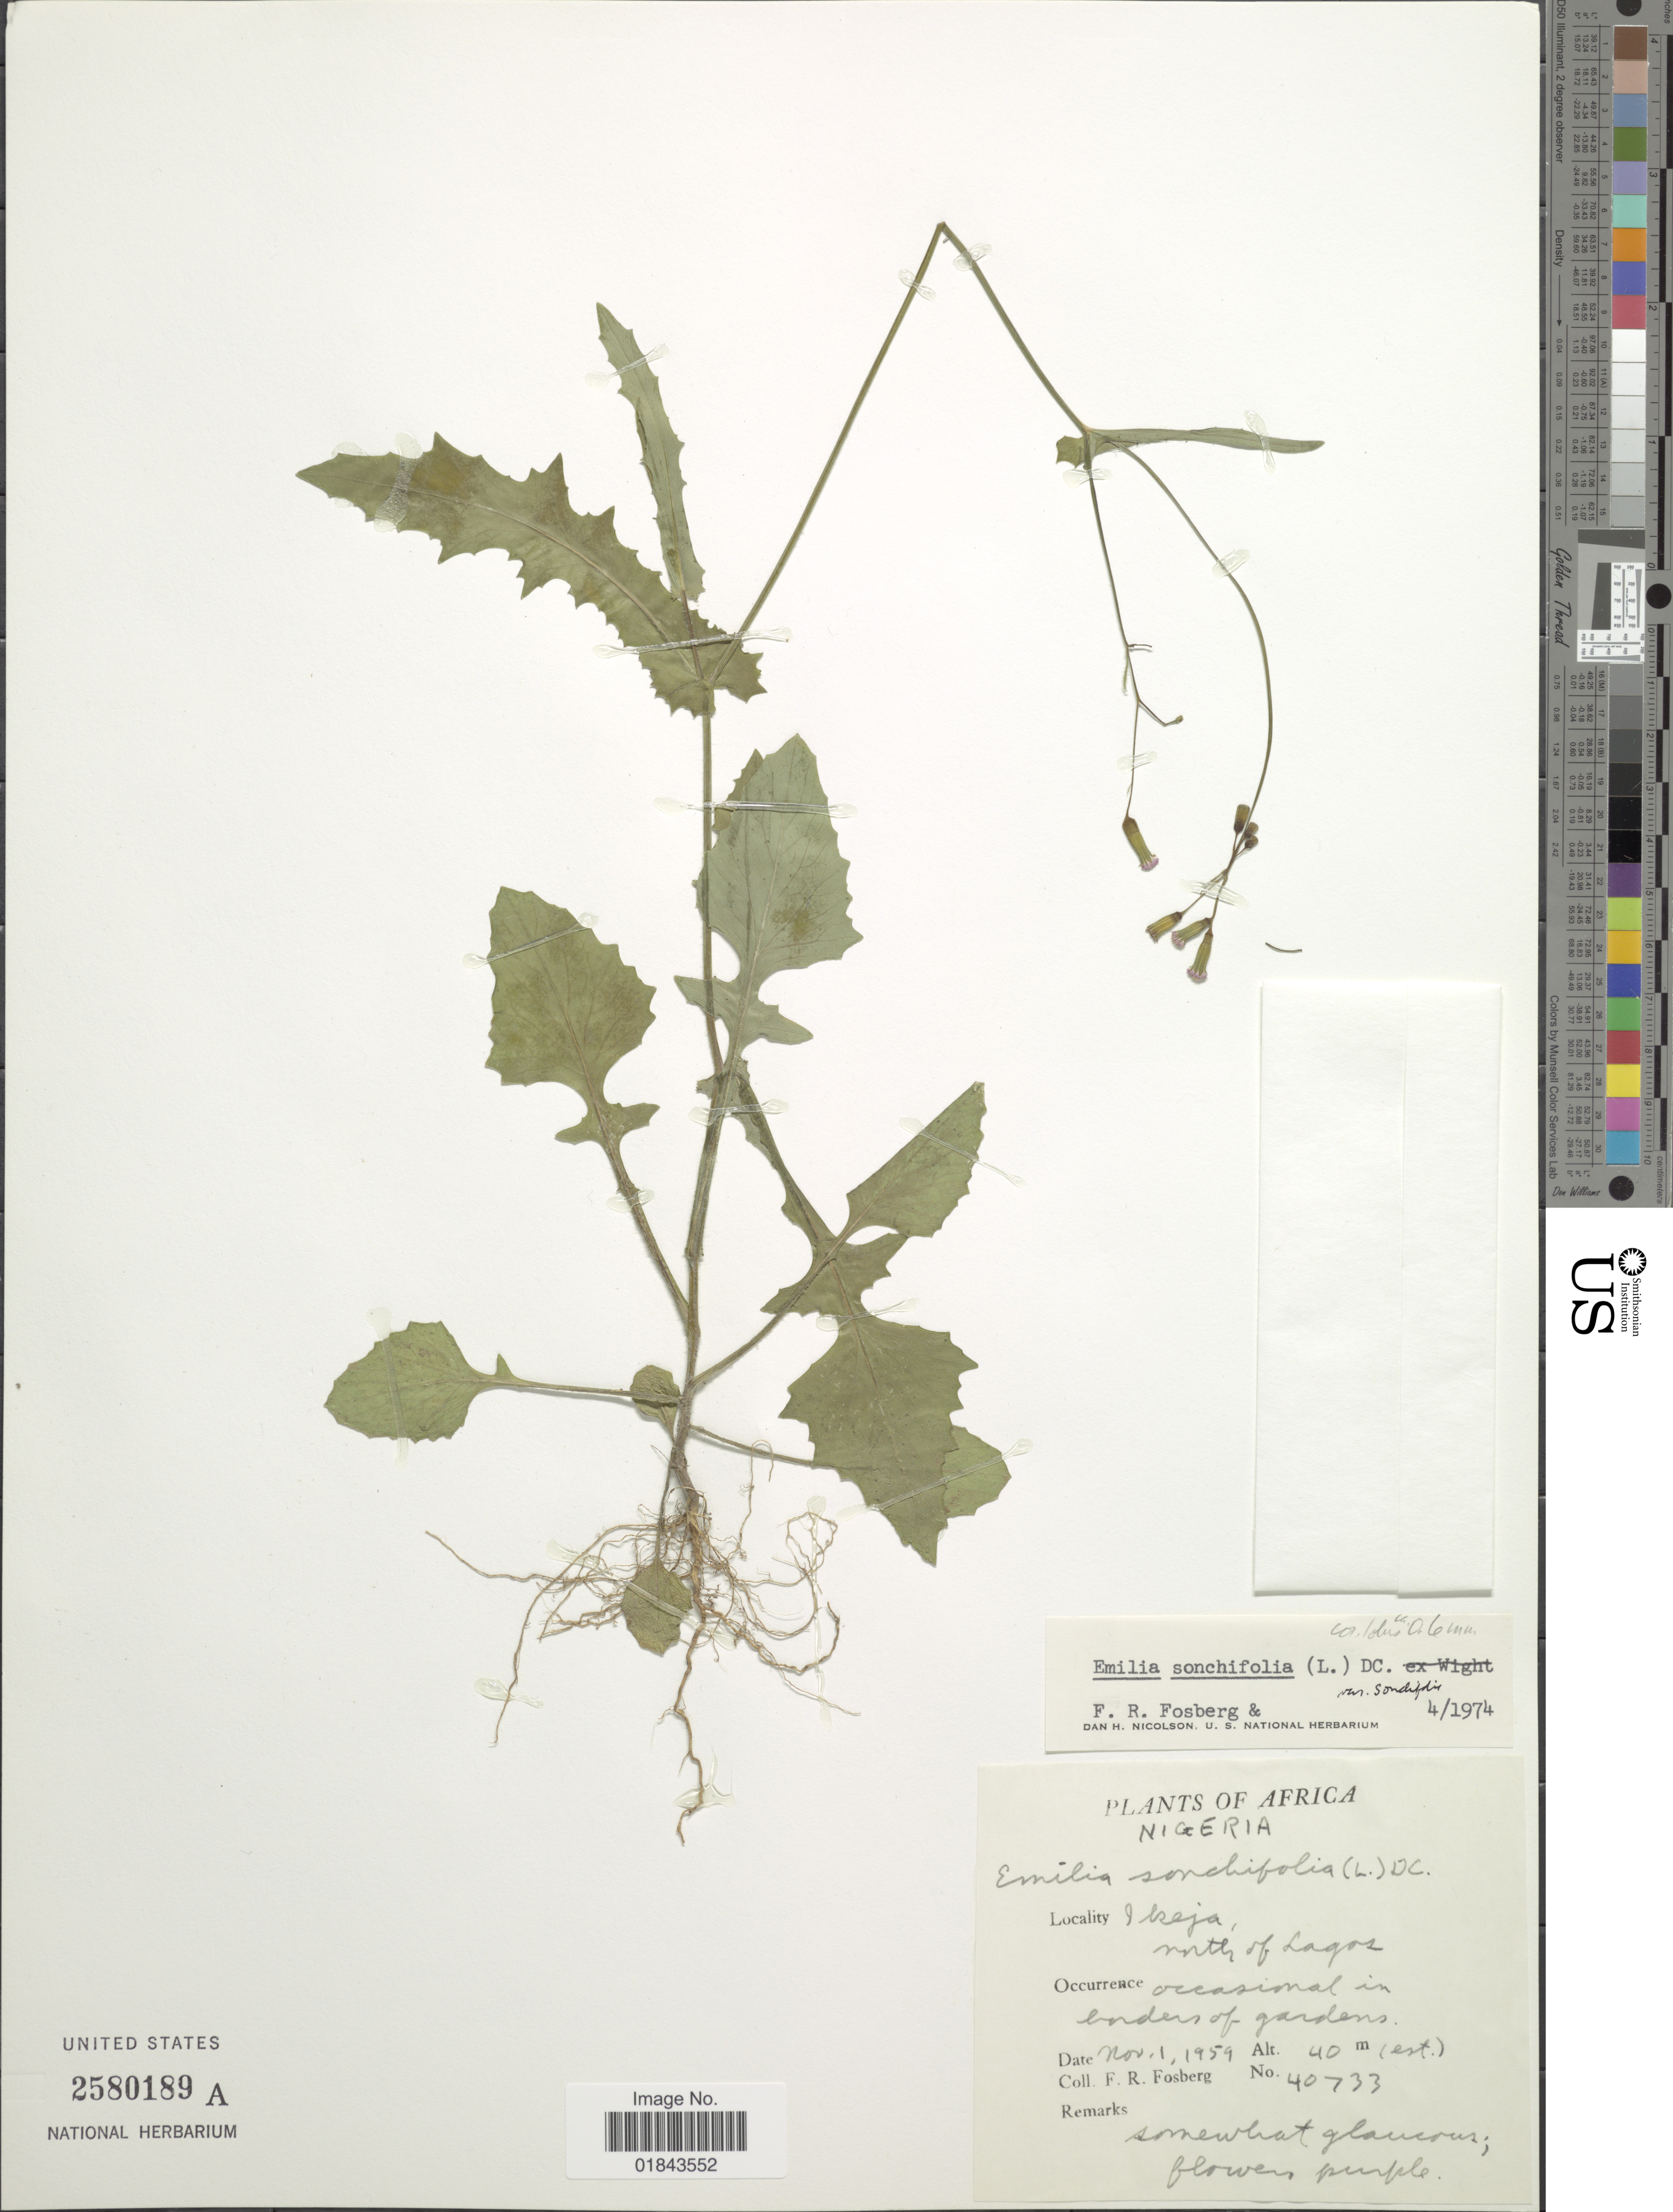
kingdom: Plantae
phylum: Tracheophyta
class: Magnoliopsida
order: Asterales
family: Asteraceae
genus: Emilia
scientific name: Emilia sonchifolia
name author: (L.) DC.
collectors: F. R. Fosberg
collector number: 40733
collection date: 1959-11-01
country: Nigeria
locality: Ikeja, north of Lagos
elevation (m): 40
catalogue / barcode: US 2580189A